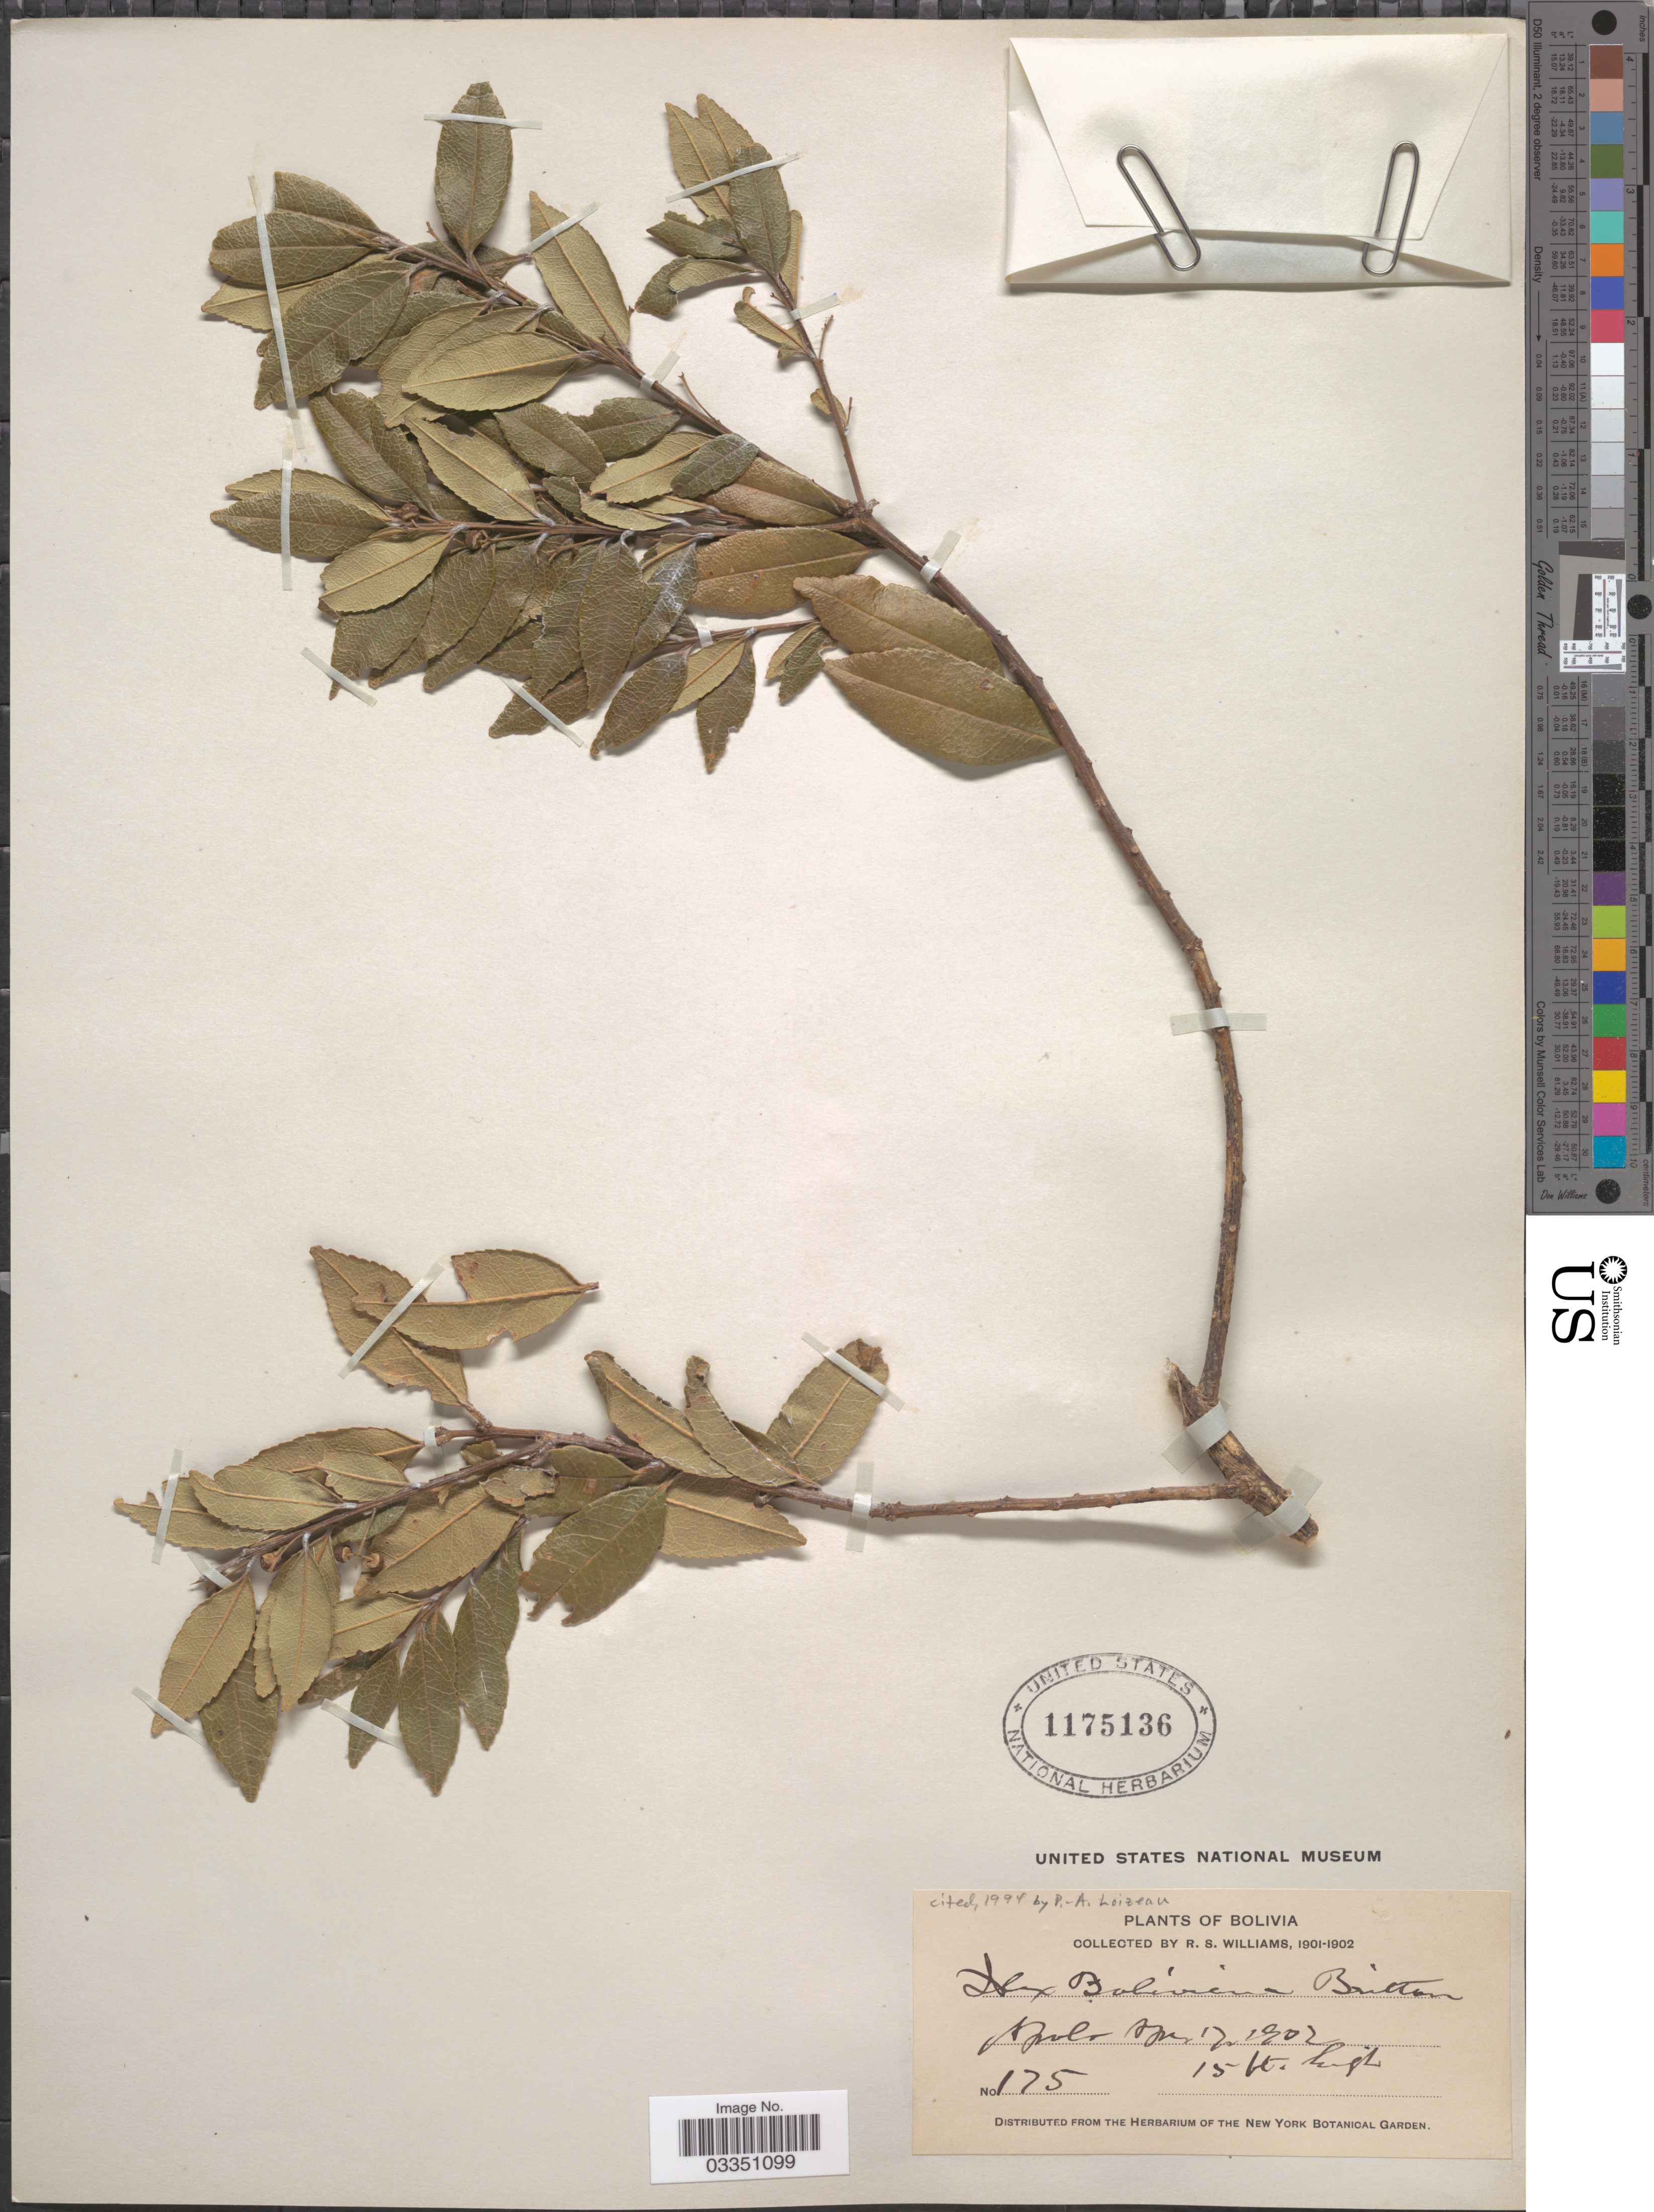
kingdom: Plantae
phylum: Tracheophyta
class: Magnoliopsida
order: Aquifoliales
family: Aquifoliaceae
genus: Ilex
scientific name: Ilex boliviana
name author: Britton ex Rusby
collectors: R. S. Williams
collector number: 175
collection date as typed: Apr. 17, 1902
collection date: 1902-04-17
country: Bolivia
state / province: La Paz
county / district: Franz Tamayo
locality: Apolo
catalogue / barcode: US 1175136